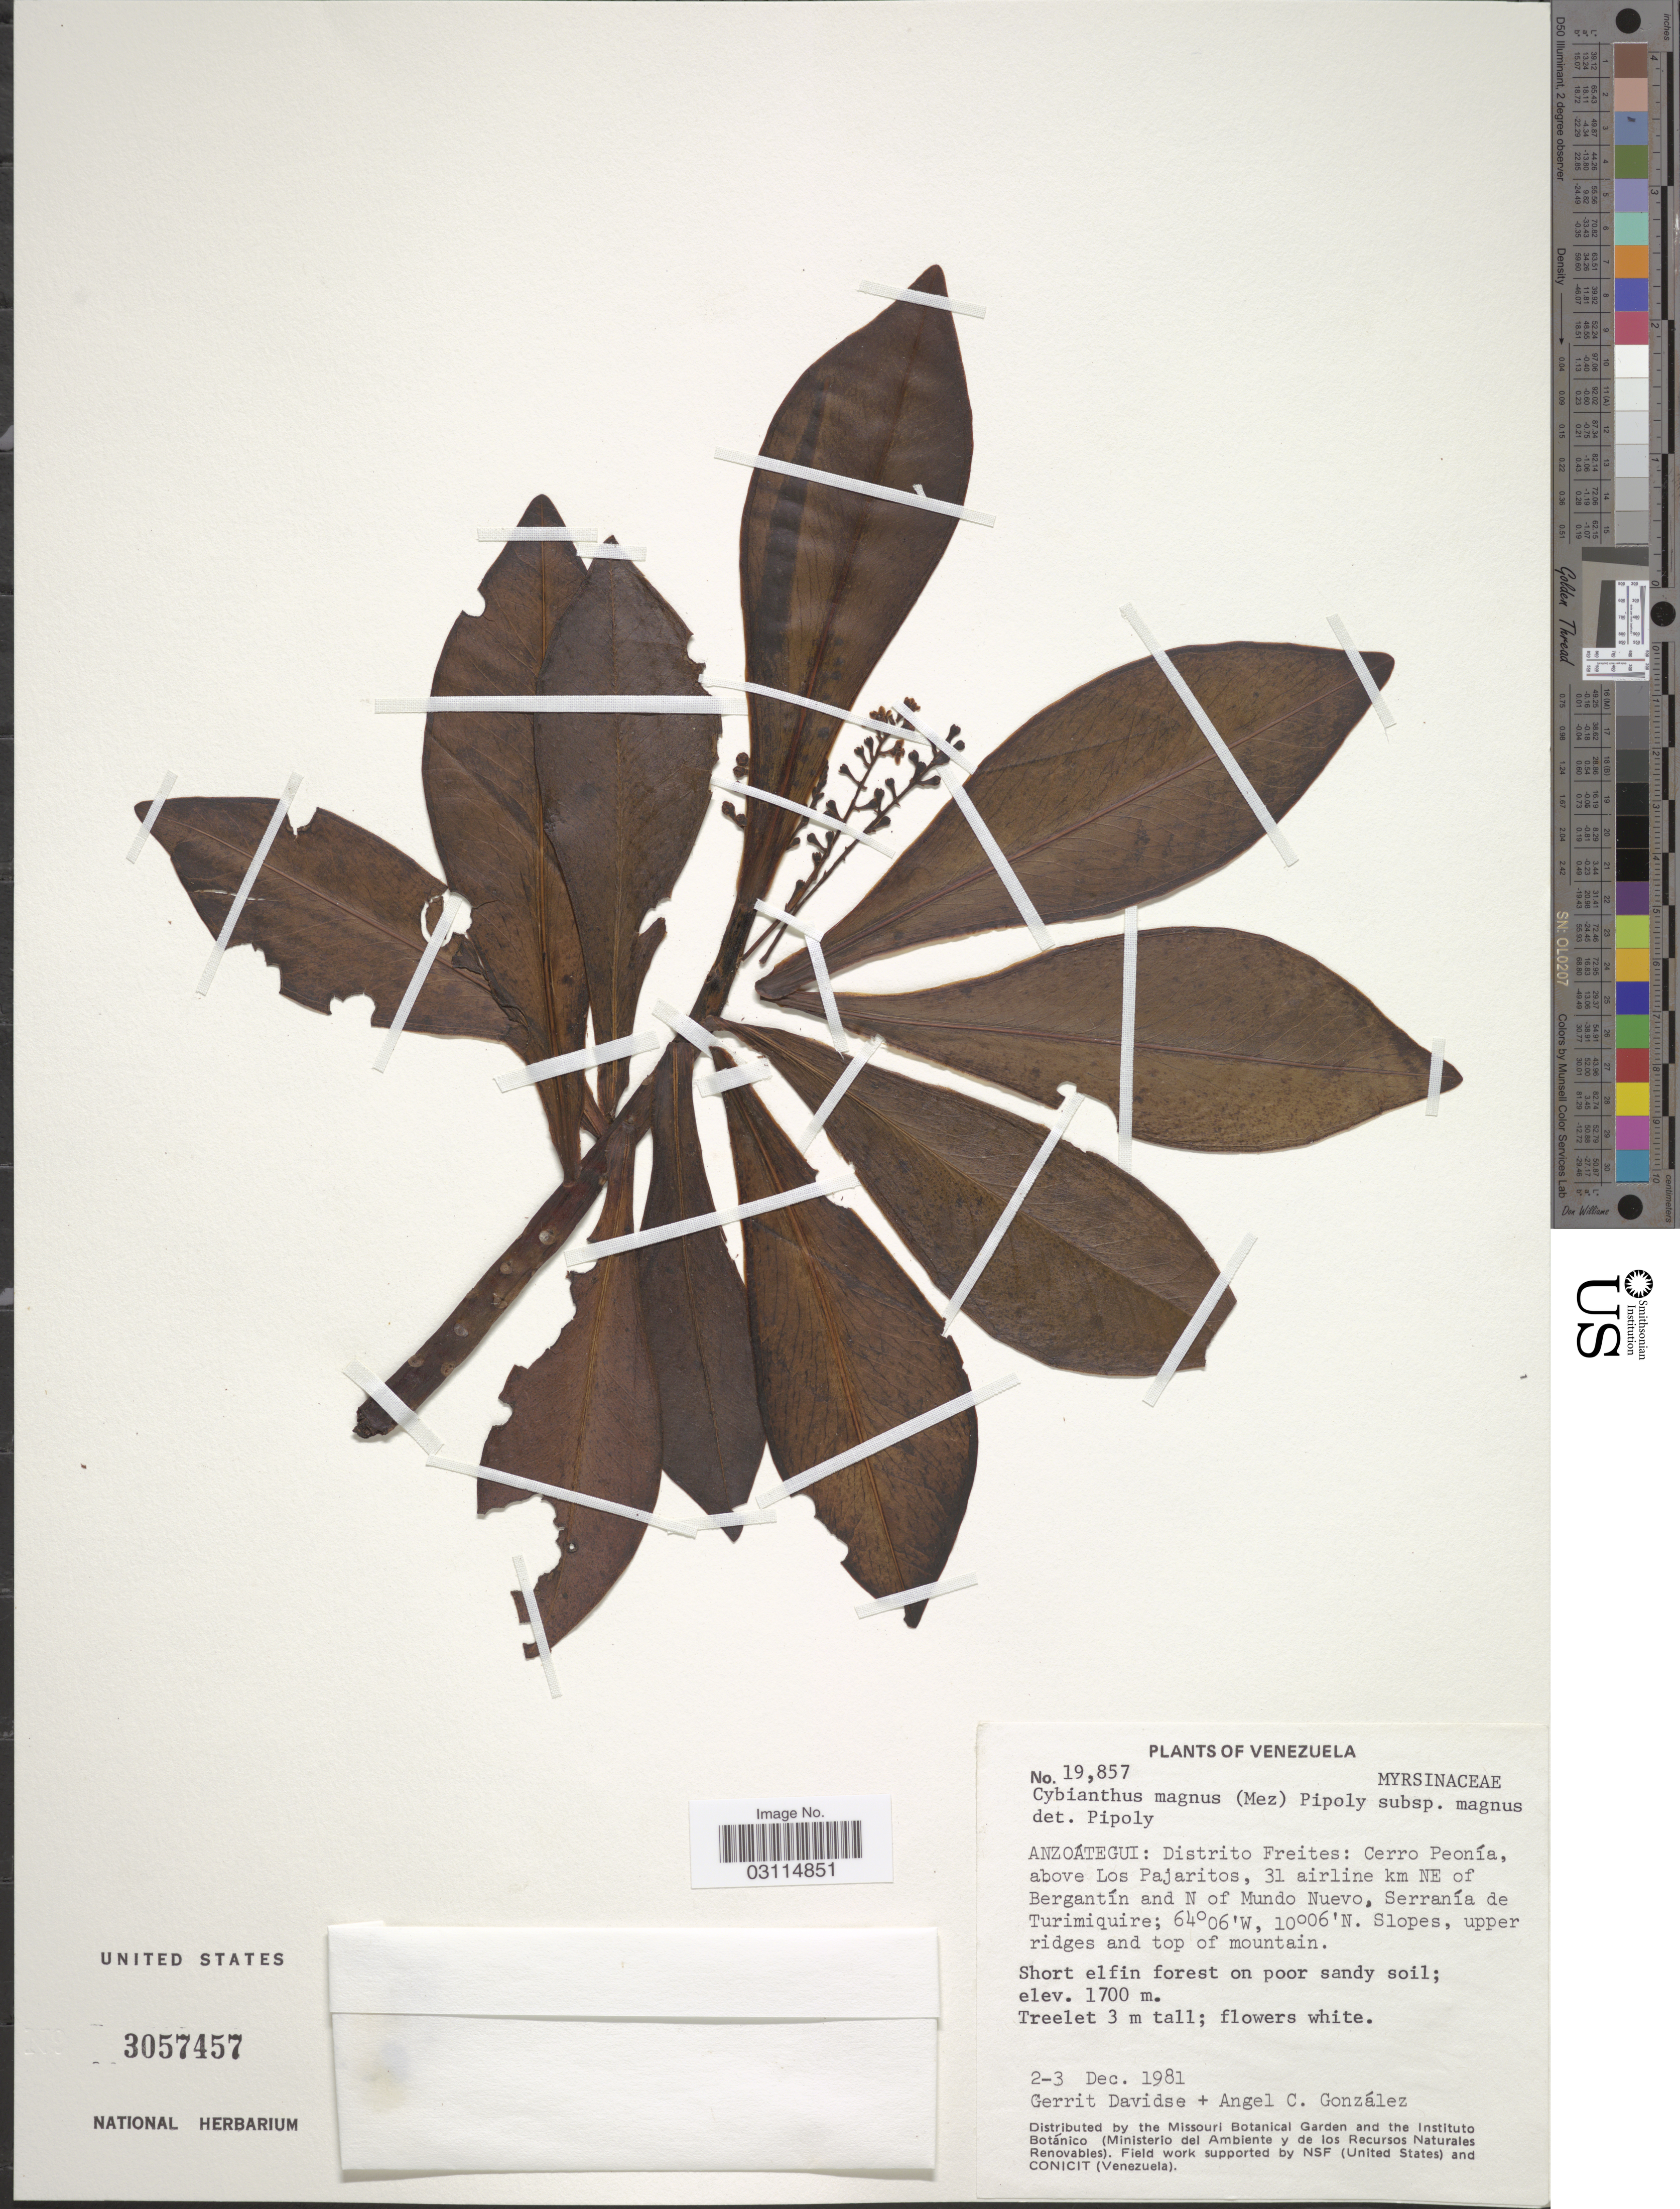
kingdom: Plantae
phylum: Tracheophyta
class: Magnoliopsida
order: Ericales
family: Primulaceae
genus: Cybianthus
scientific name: Cybianthus magnus subsp. magnus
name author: (Mez) Pipoly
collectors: G. Davidse & A. C. González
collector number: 19857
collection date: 1981-12-02/1981-12-03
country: Venezuela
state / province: Anzoategui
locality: Distrito Freites: Cerro Peonía, above Los Pajaritos, 31 airline km NE of Bergantín and N of Mundo Nuevo, Serranía de Turimiquire.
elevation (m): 1700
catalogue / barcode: US 3057457